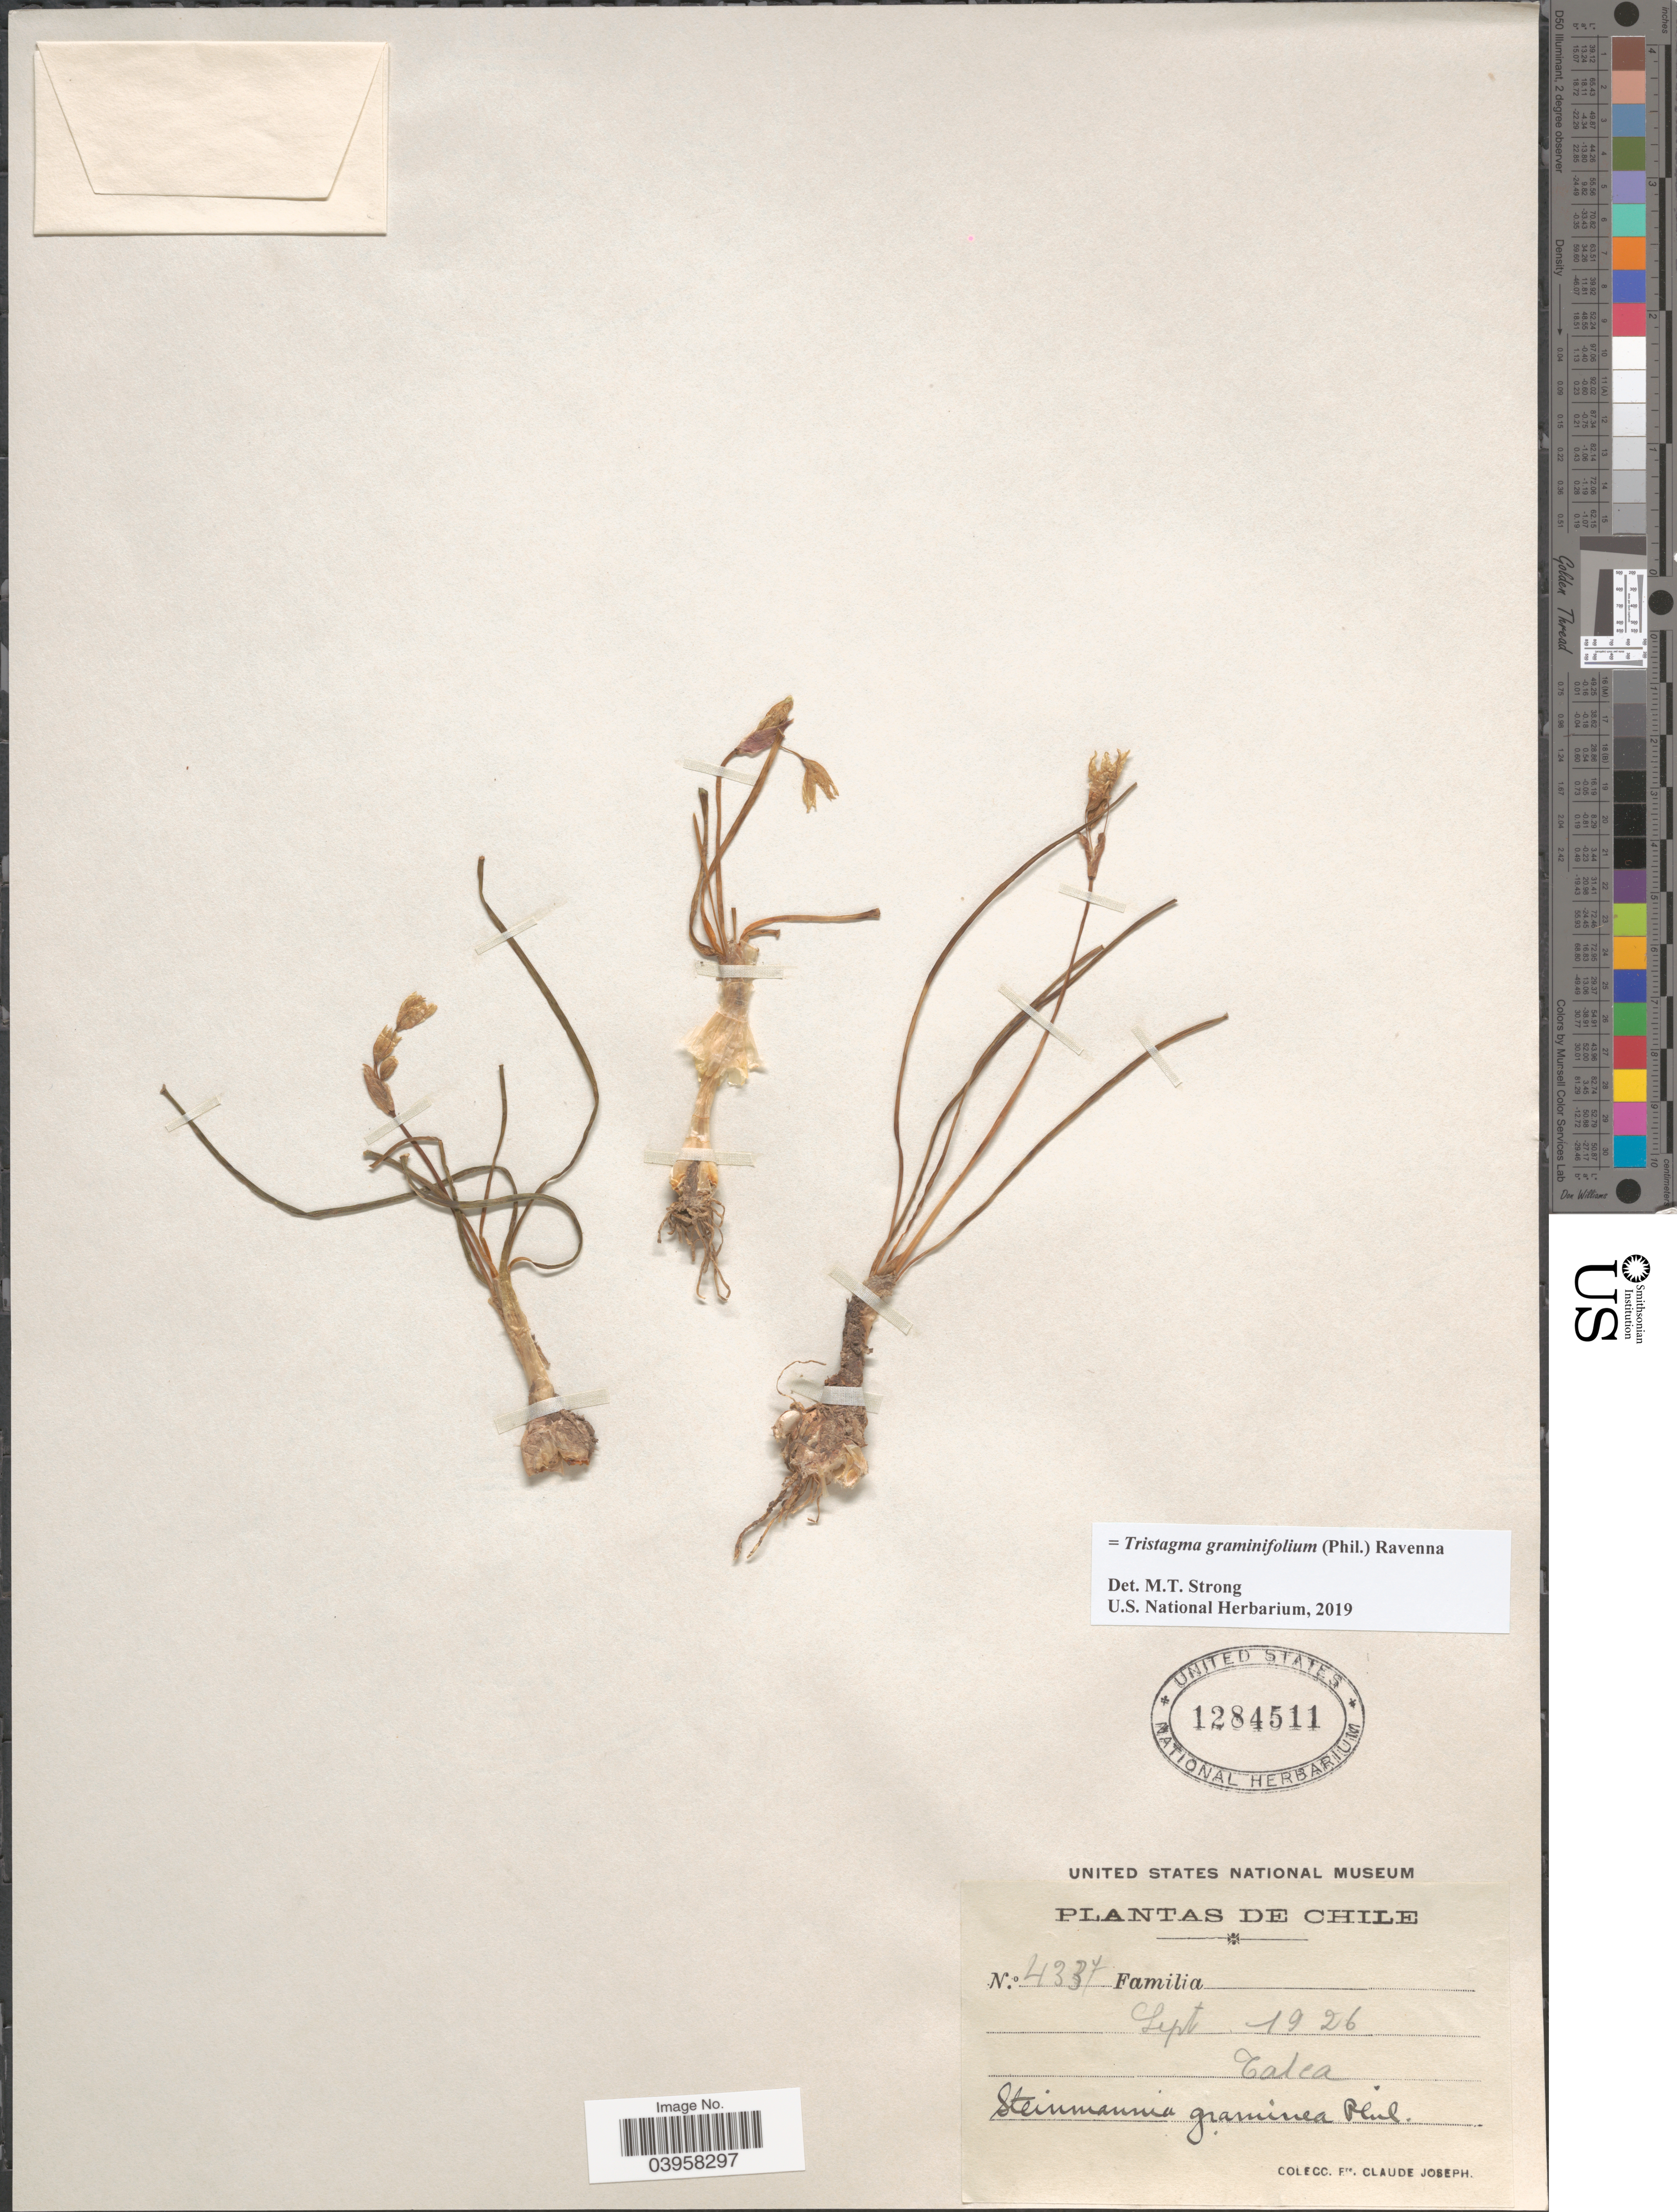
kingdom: Plantae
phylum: Tracheophyta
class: Liliopsida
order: Asparagales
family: Amaryllidaceae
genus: Tristagma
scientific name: Tristagma graminifolium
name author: (Phil.) Ravenna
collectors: Bro. Claude-Joseph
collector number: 4337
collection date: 1926-09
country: Chile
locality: Talca.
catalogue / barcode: US 1284511